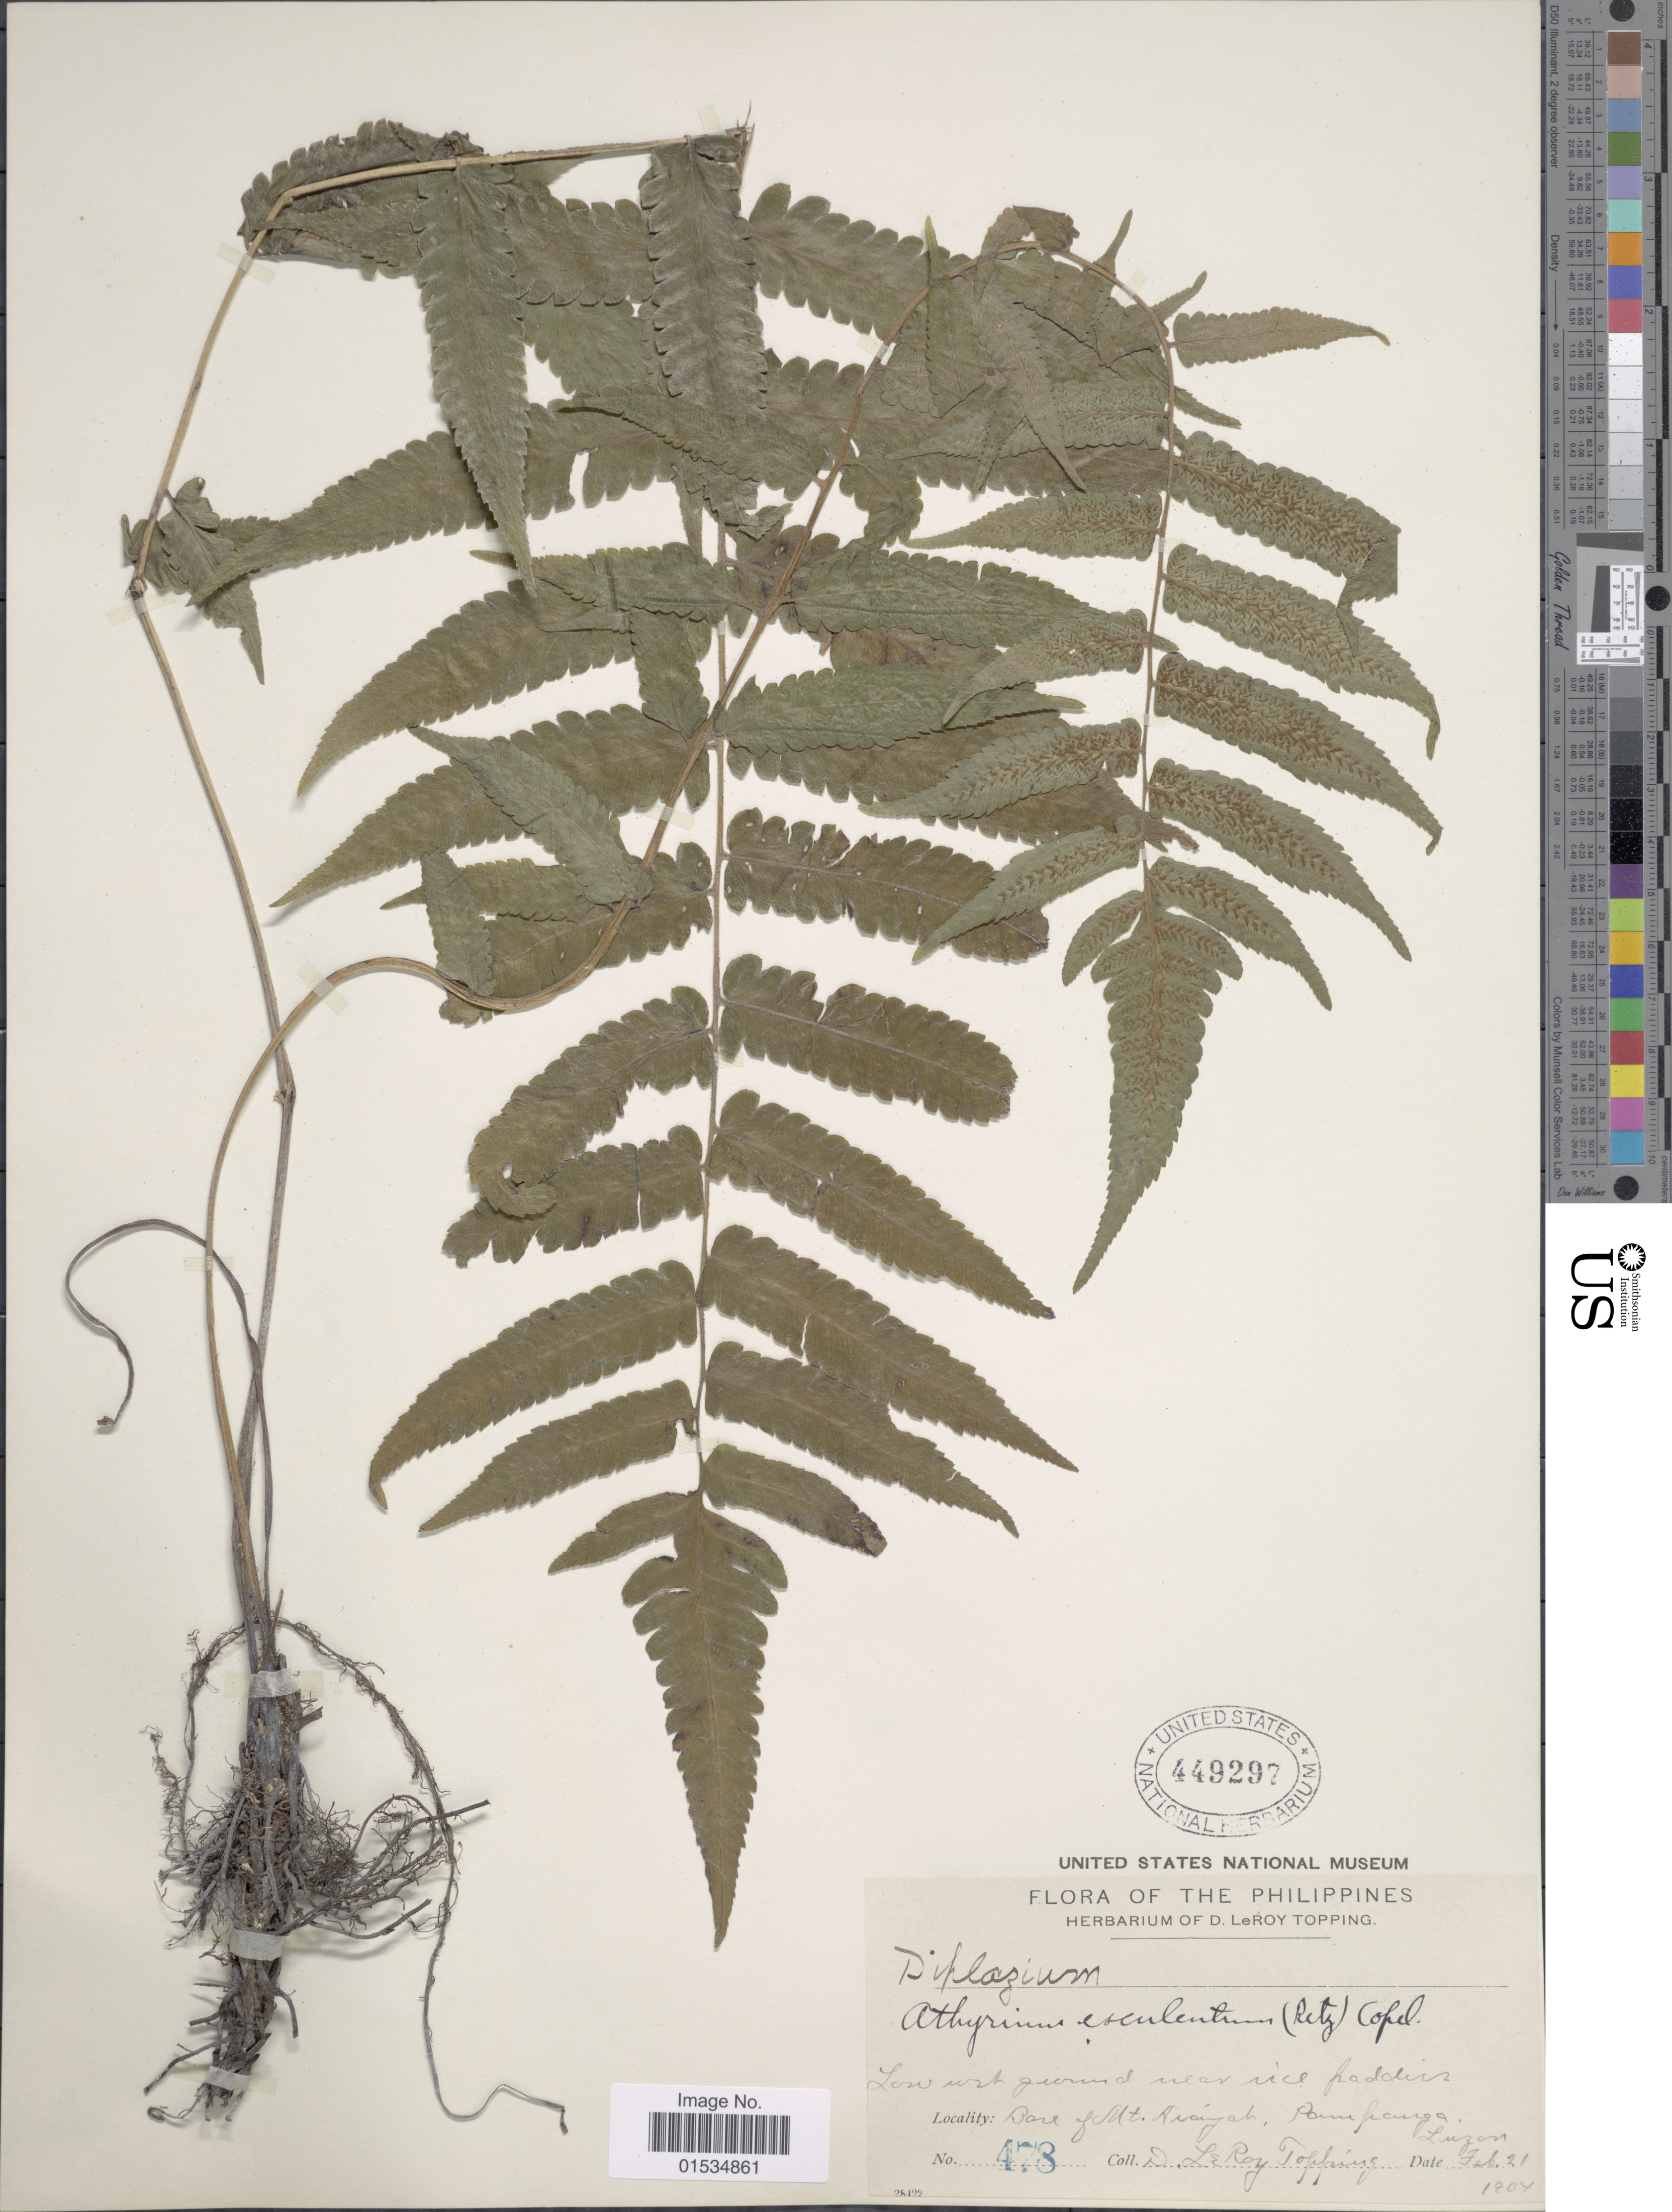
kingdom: Plantae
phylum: Tracheophyta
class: Polypodiopsida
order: Polypodiales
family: Athyriaceae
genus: Diplazium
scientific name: Diplazium esculentum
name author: (Retz.) Sw.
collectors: D. L. Topping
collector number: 478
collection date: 1907-02-21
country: Philippines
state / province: Central Luzon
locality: Base of Mount Arayat, Pampanga, Luzon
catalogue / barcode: US 449297